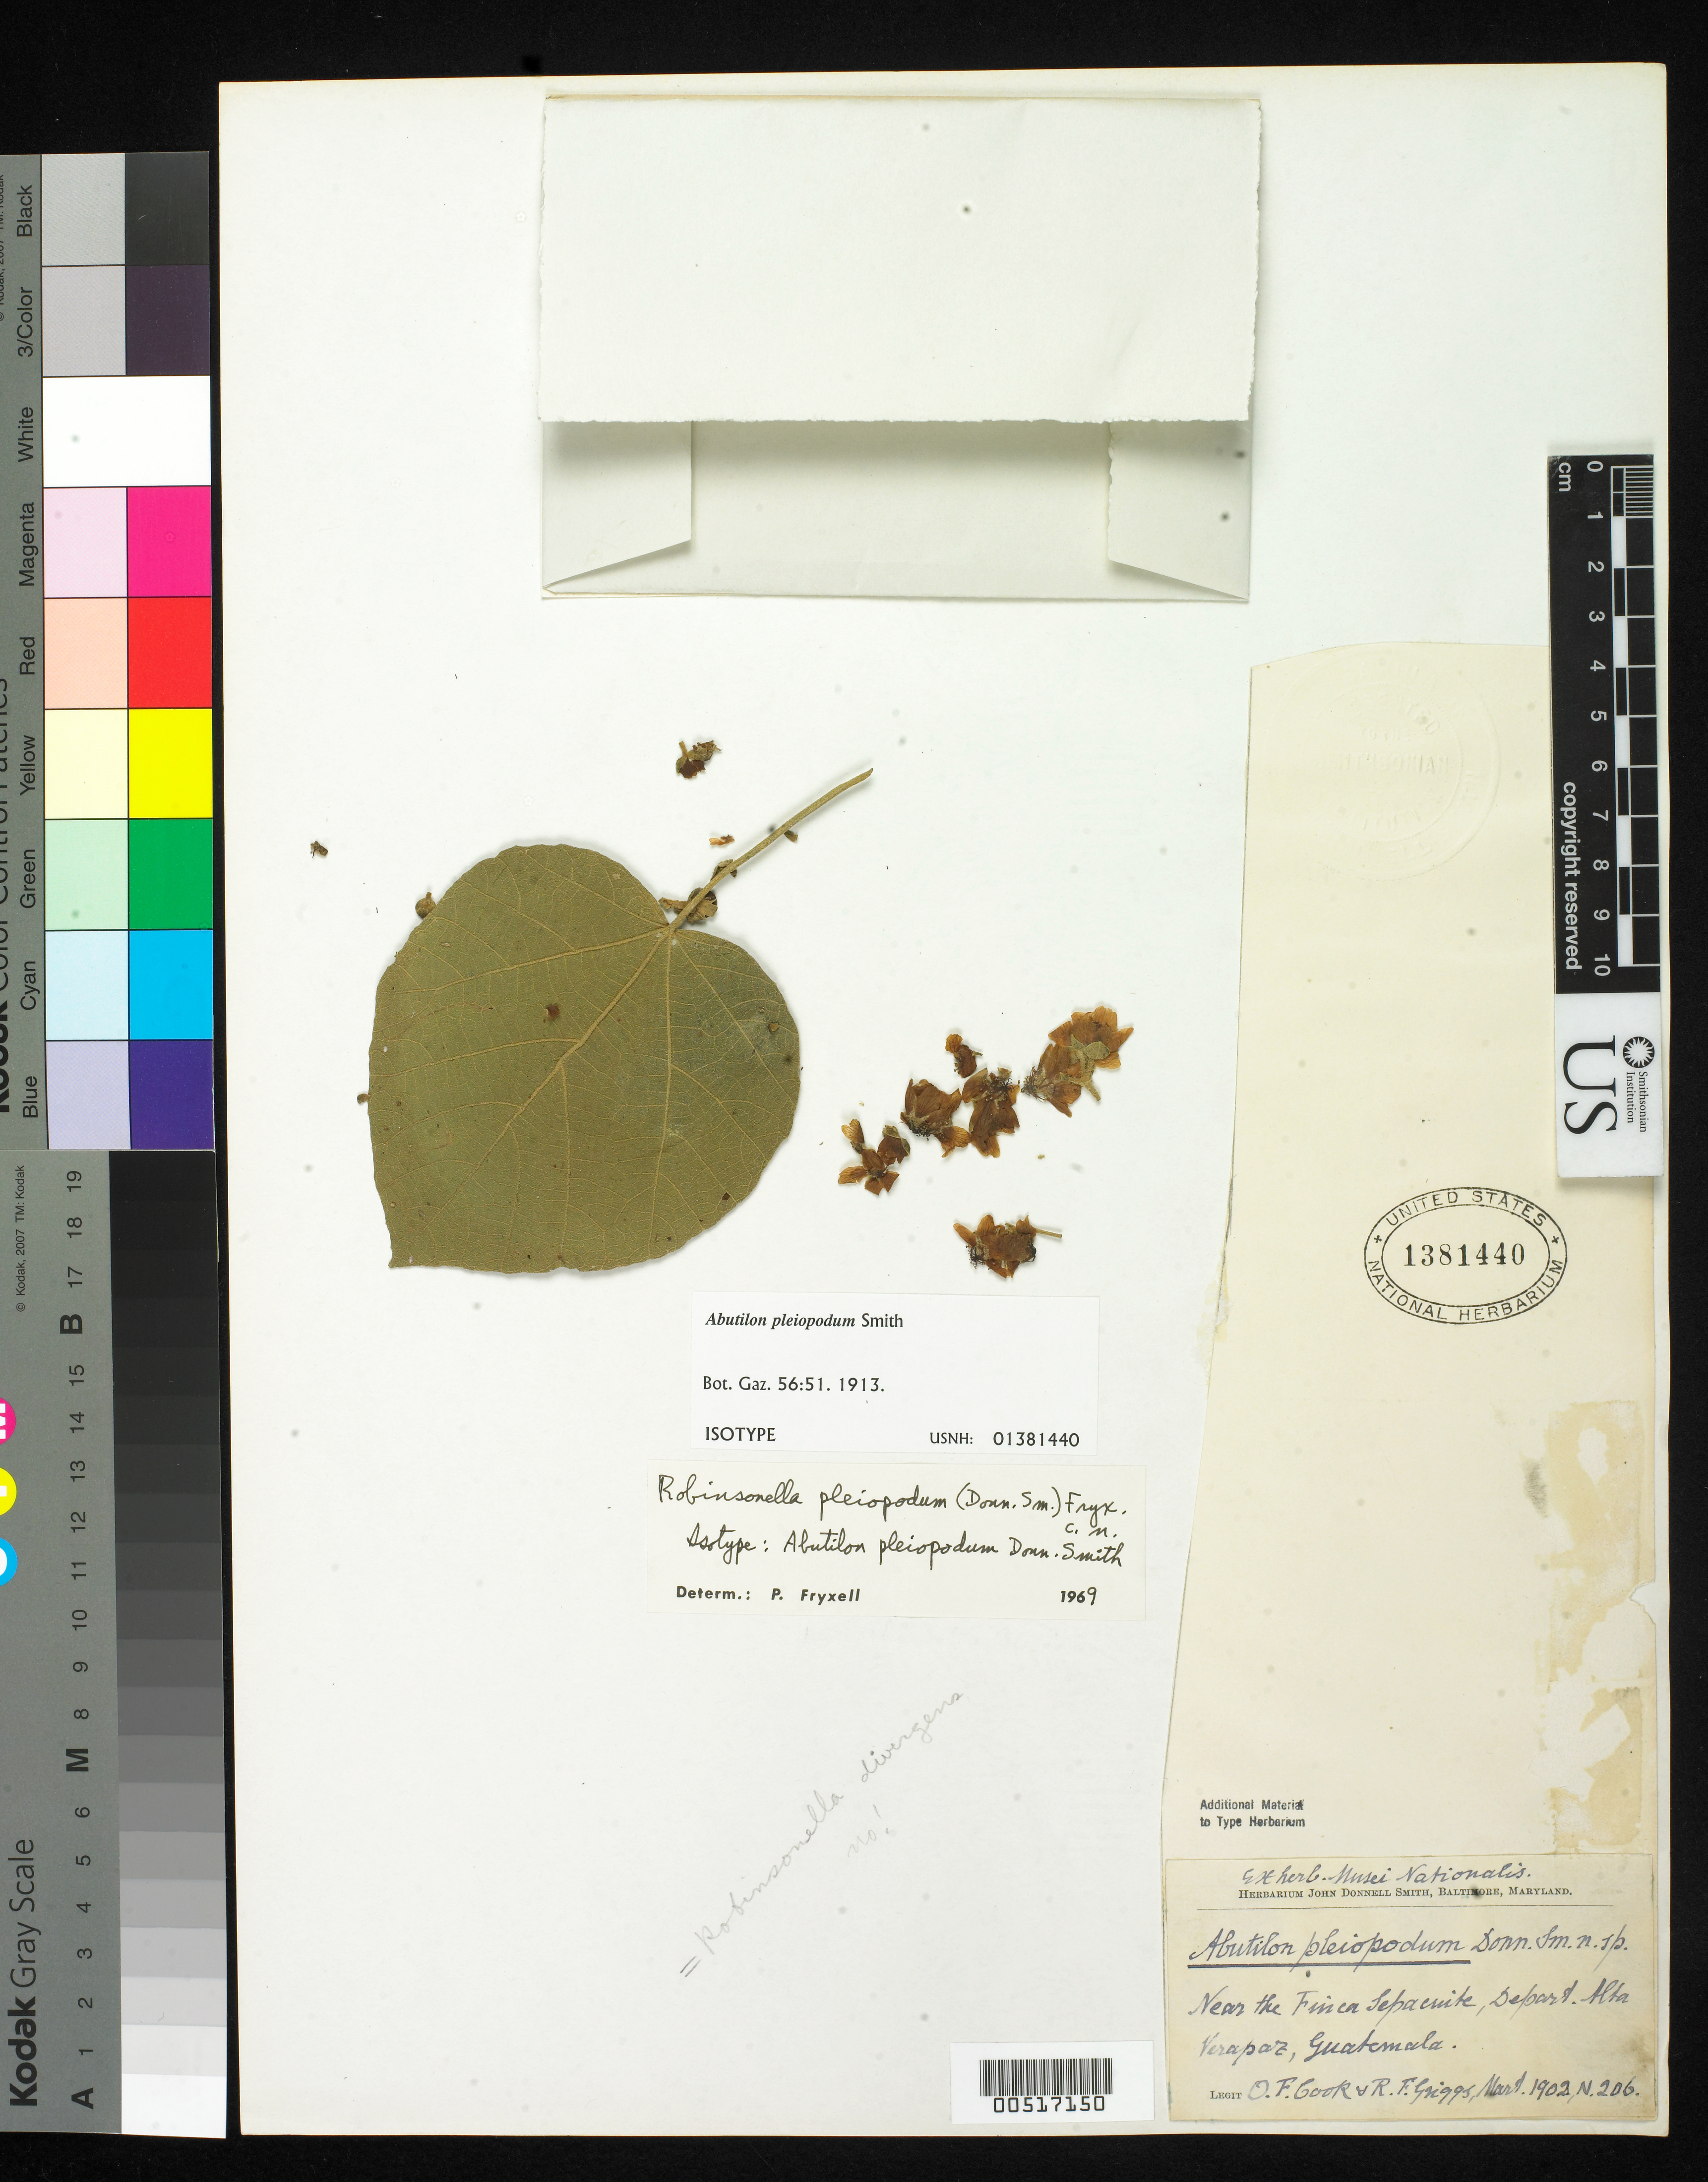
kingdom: Plantae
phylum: Tracheophyta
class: Magnoliopsida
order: Malvales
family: Malvaceae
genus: Abutilon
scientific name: Abutilon pleiopodum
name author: Donn. Sm.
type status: Isotype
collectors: O. F. Cook & R. F. Griggs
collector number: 206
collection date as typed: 27 Mar 1902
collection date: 1902-03-27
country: Guatemala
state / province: Alta Verapaz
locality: Near the Sepacuite.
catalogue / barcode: US 1381440